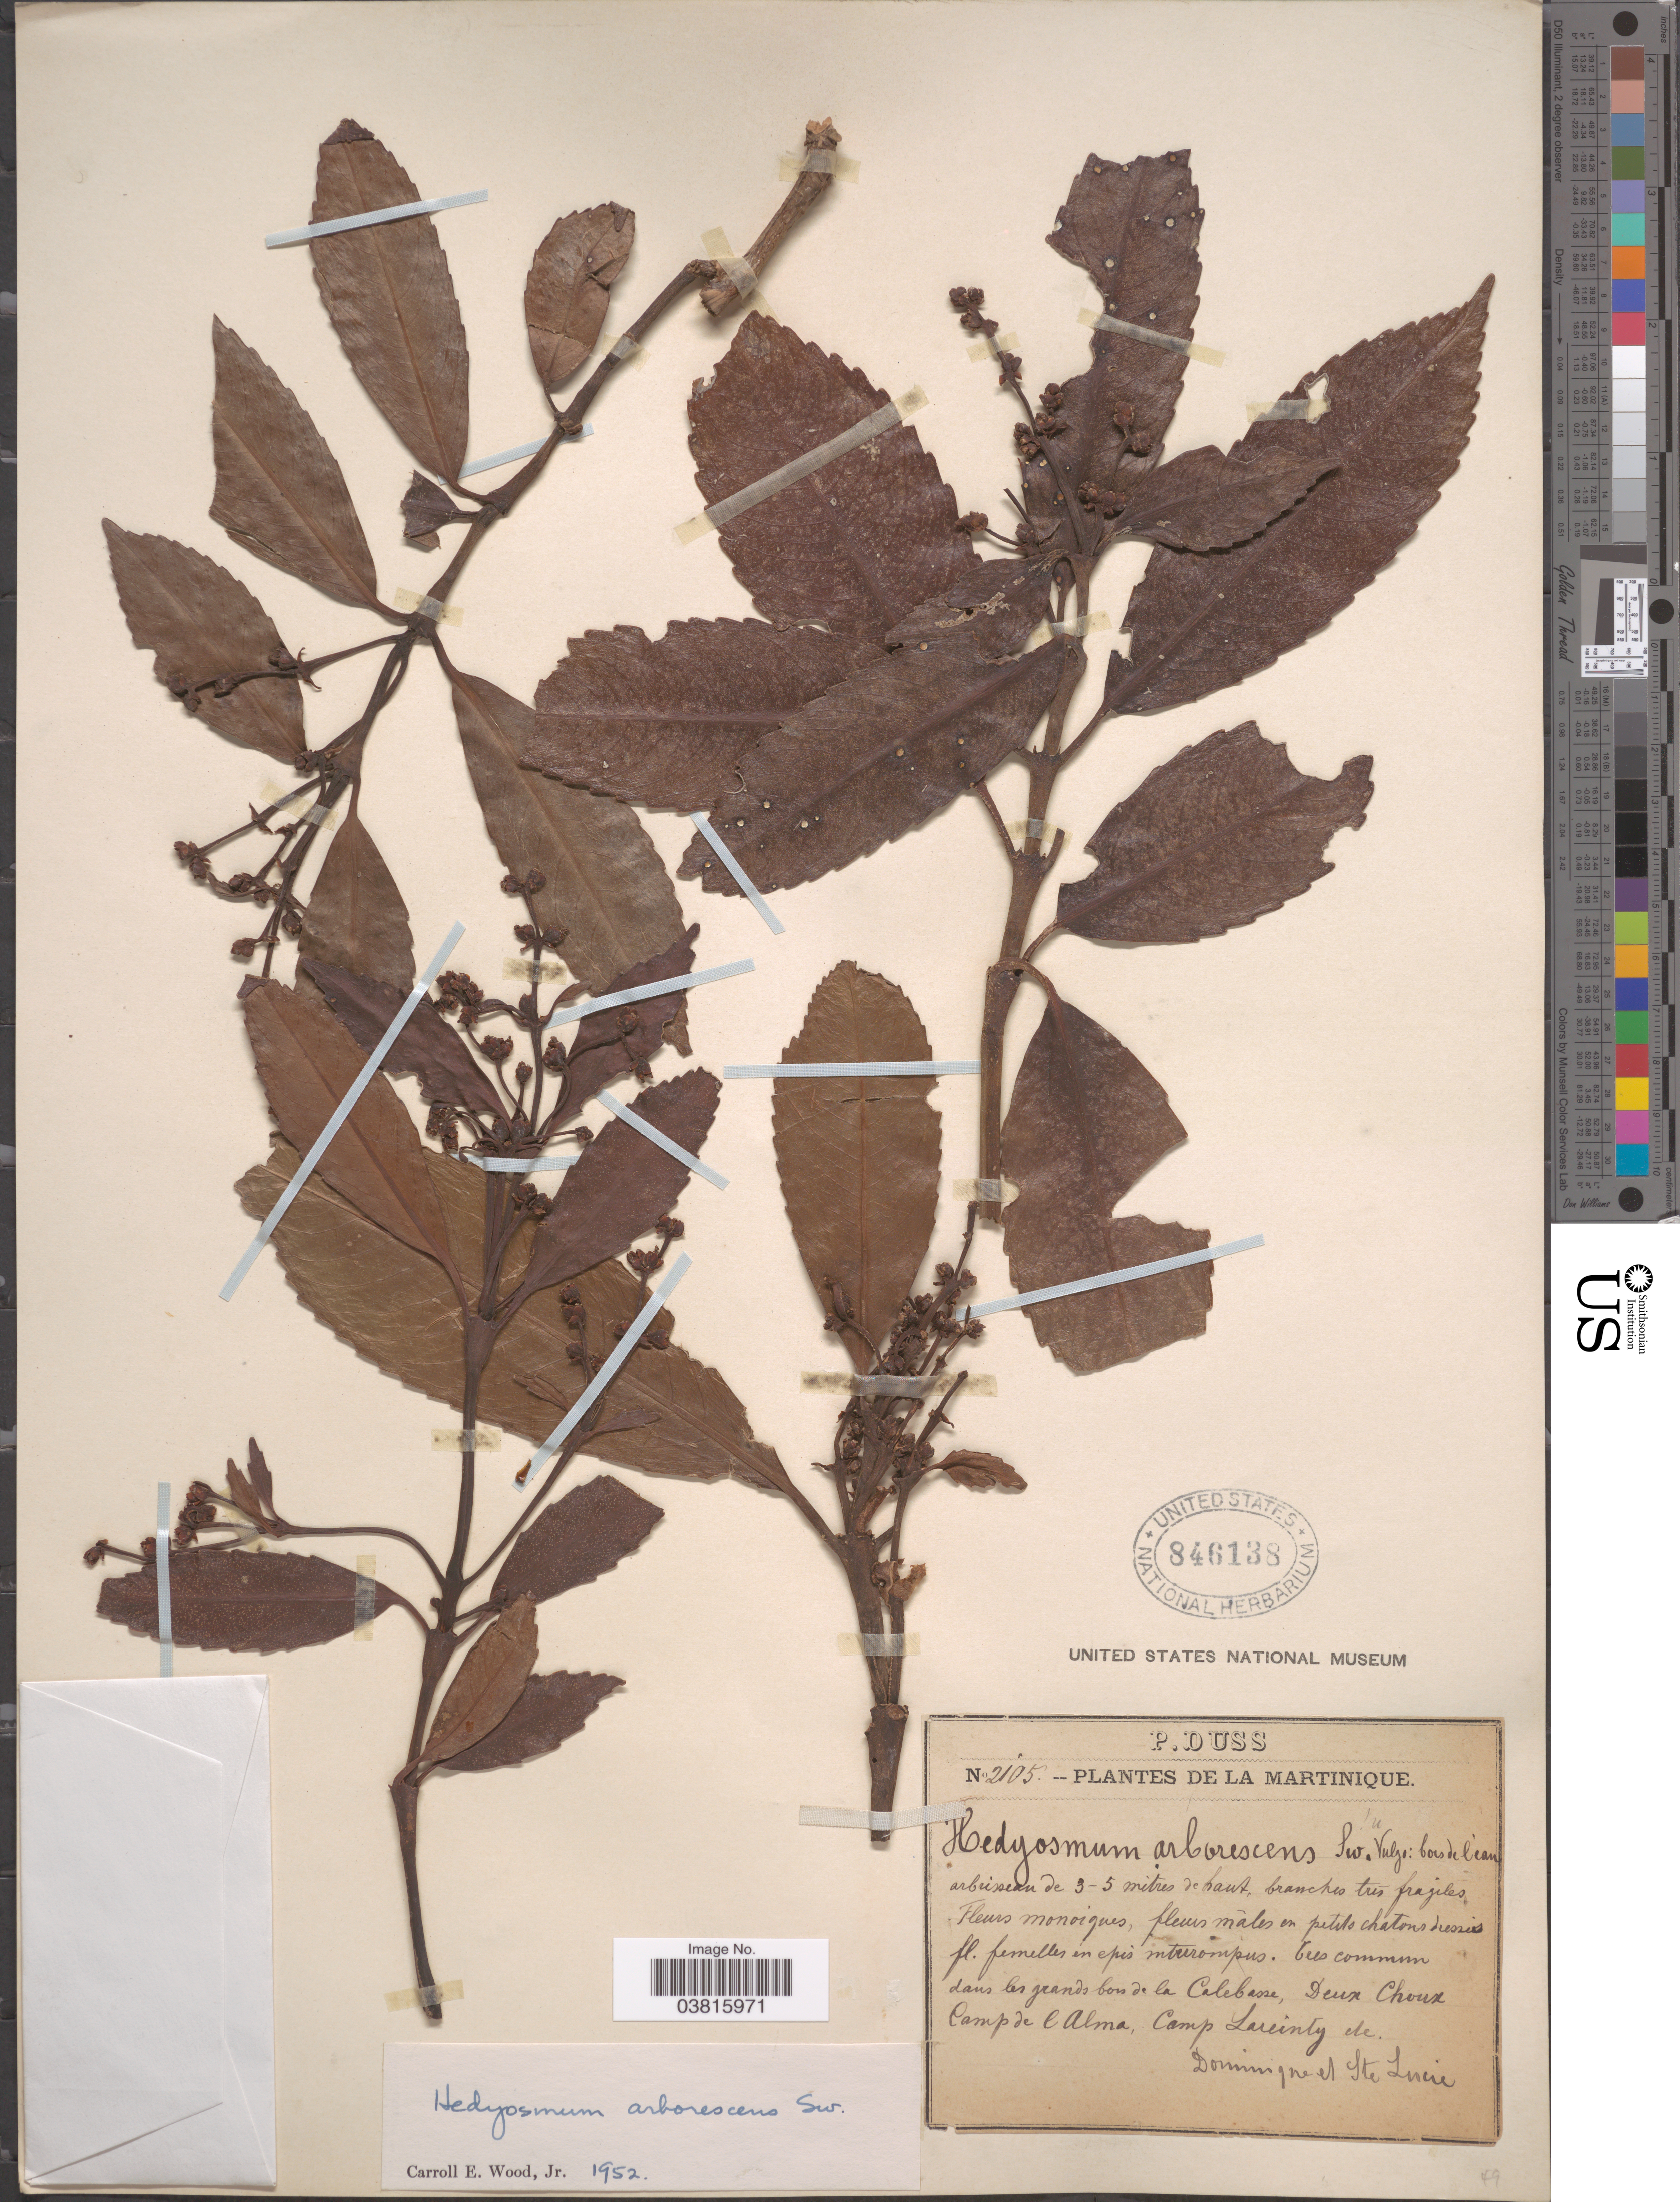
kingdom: Plantae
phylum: Tracheophyta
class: Magnoliopsida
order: Chloranthales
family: Chloranthaceae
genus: Hedyosmum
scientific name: Hedyosmum arborescens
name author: Sw.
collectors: Père Duss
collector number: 2105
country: Martinique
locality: Cees common dans les grands bon de la Calebasse, Deux Choux Camp de l Alma, Camp Lareinty de Domique et Ste Lucie.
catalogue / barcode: US 846138